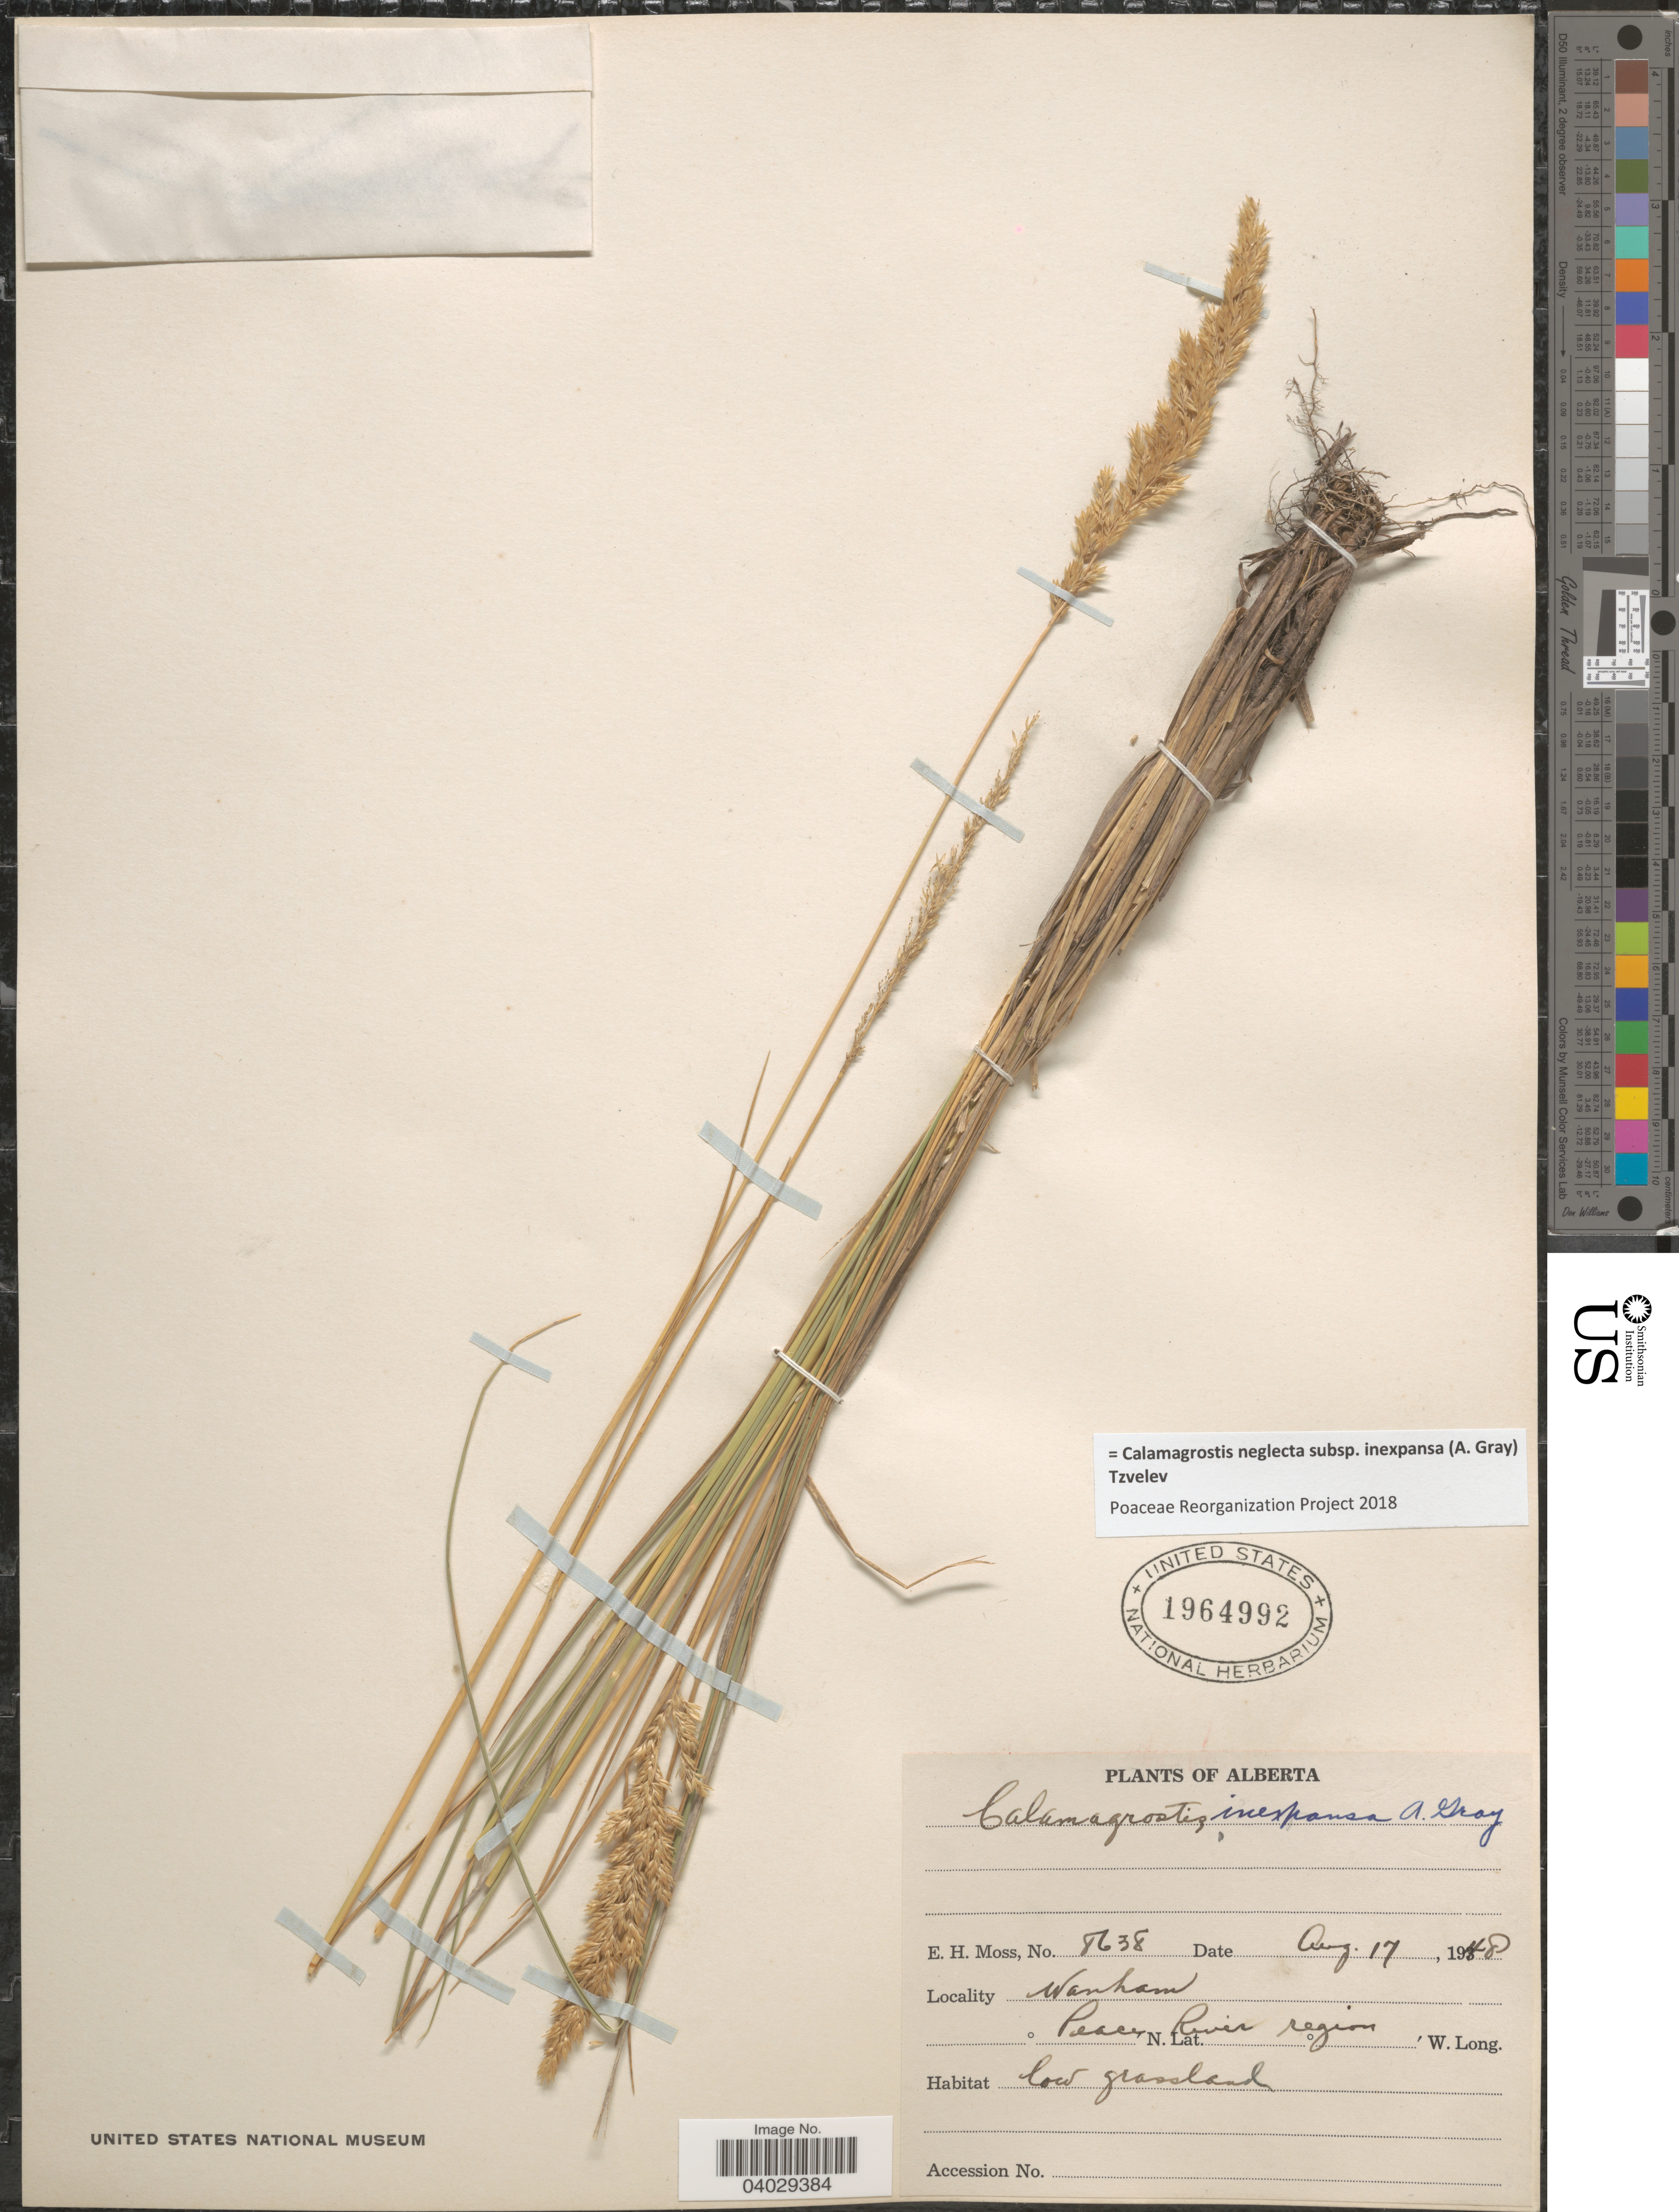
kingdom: Plantae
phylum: Tracheophyta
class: Liliopsida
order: Poales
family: Poaceae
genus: Calamagrostis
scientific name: Calamagrostis neglecta subsp. inexpansa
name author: (A. Gray) Tzvelev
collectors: E. Moss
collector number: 8638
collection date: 1948-08-17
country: Canada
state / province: Alberta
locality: Wanham. Peace River region.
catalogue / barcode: US 1964992